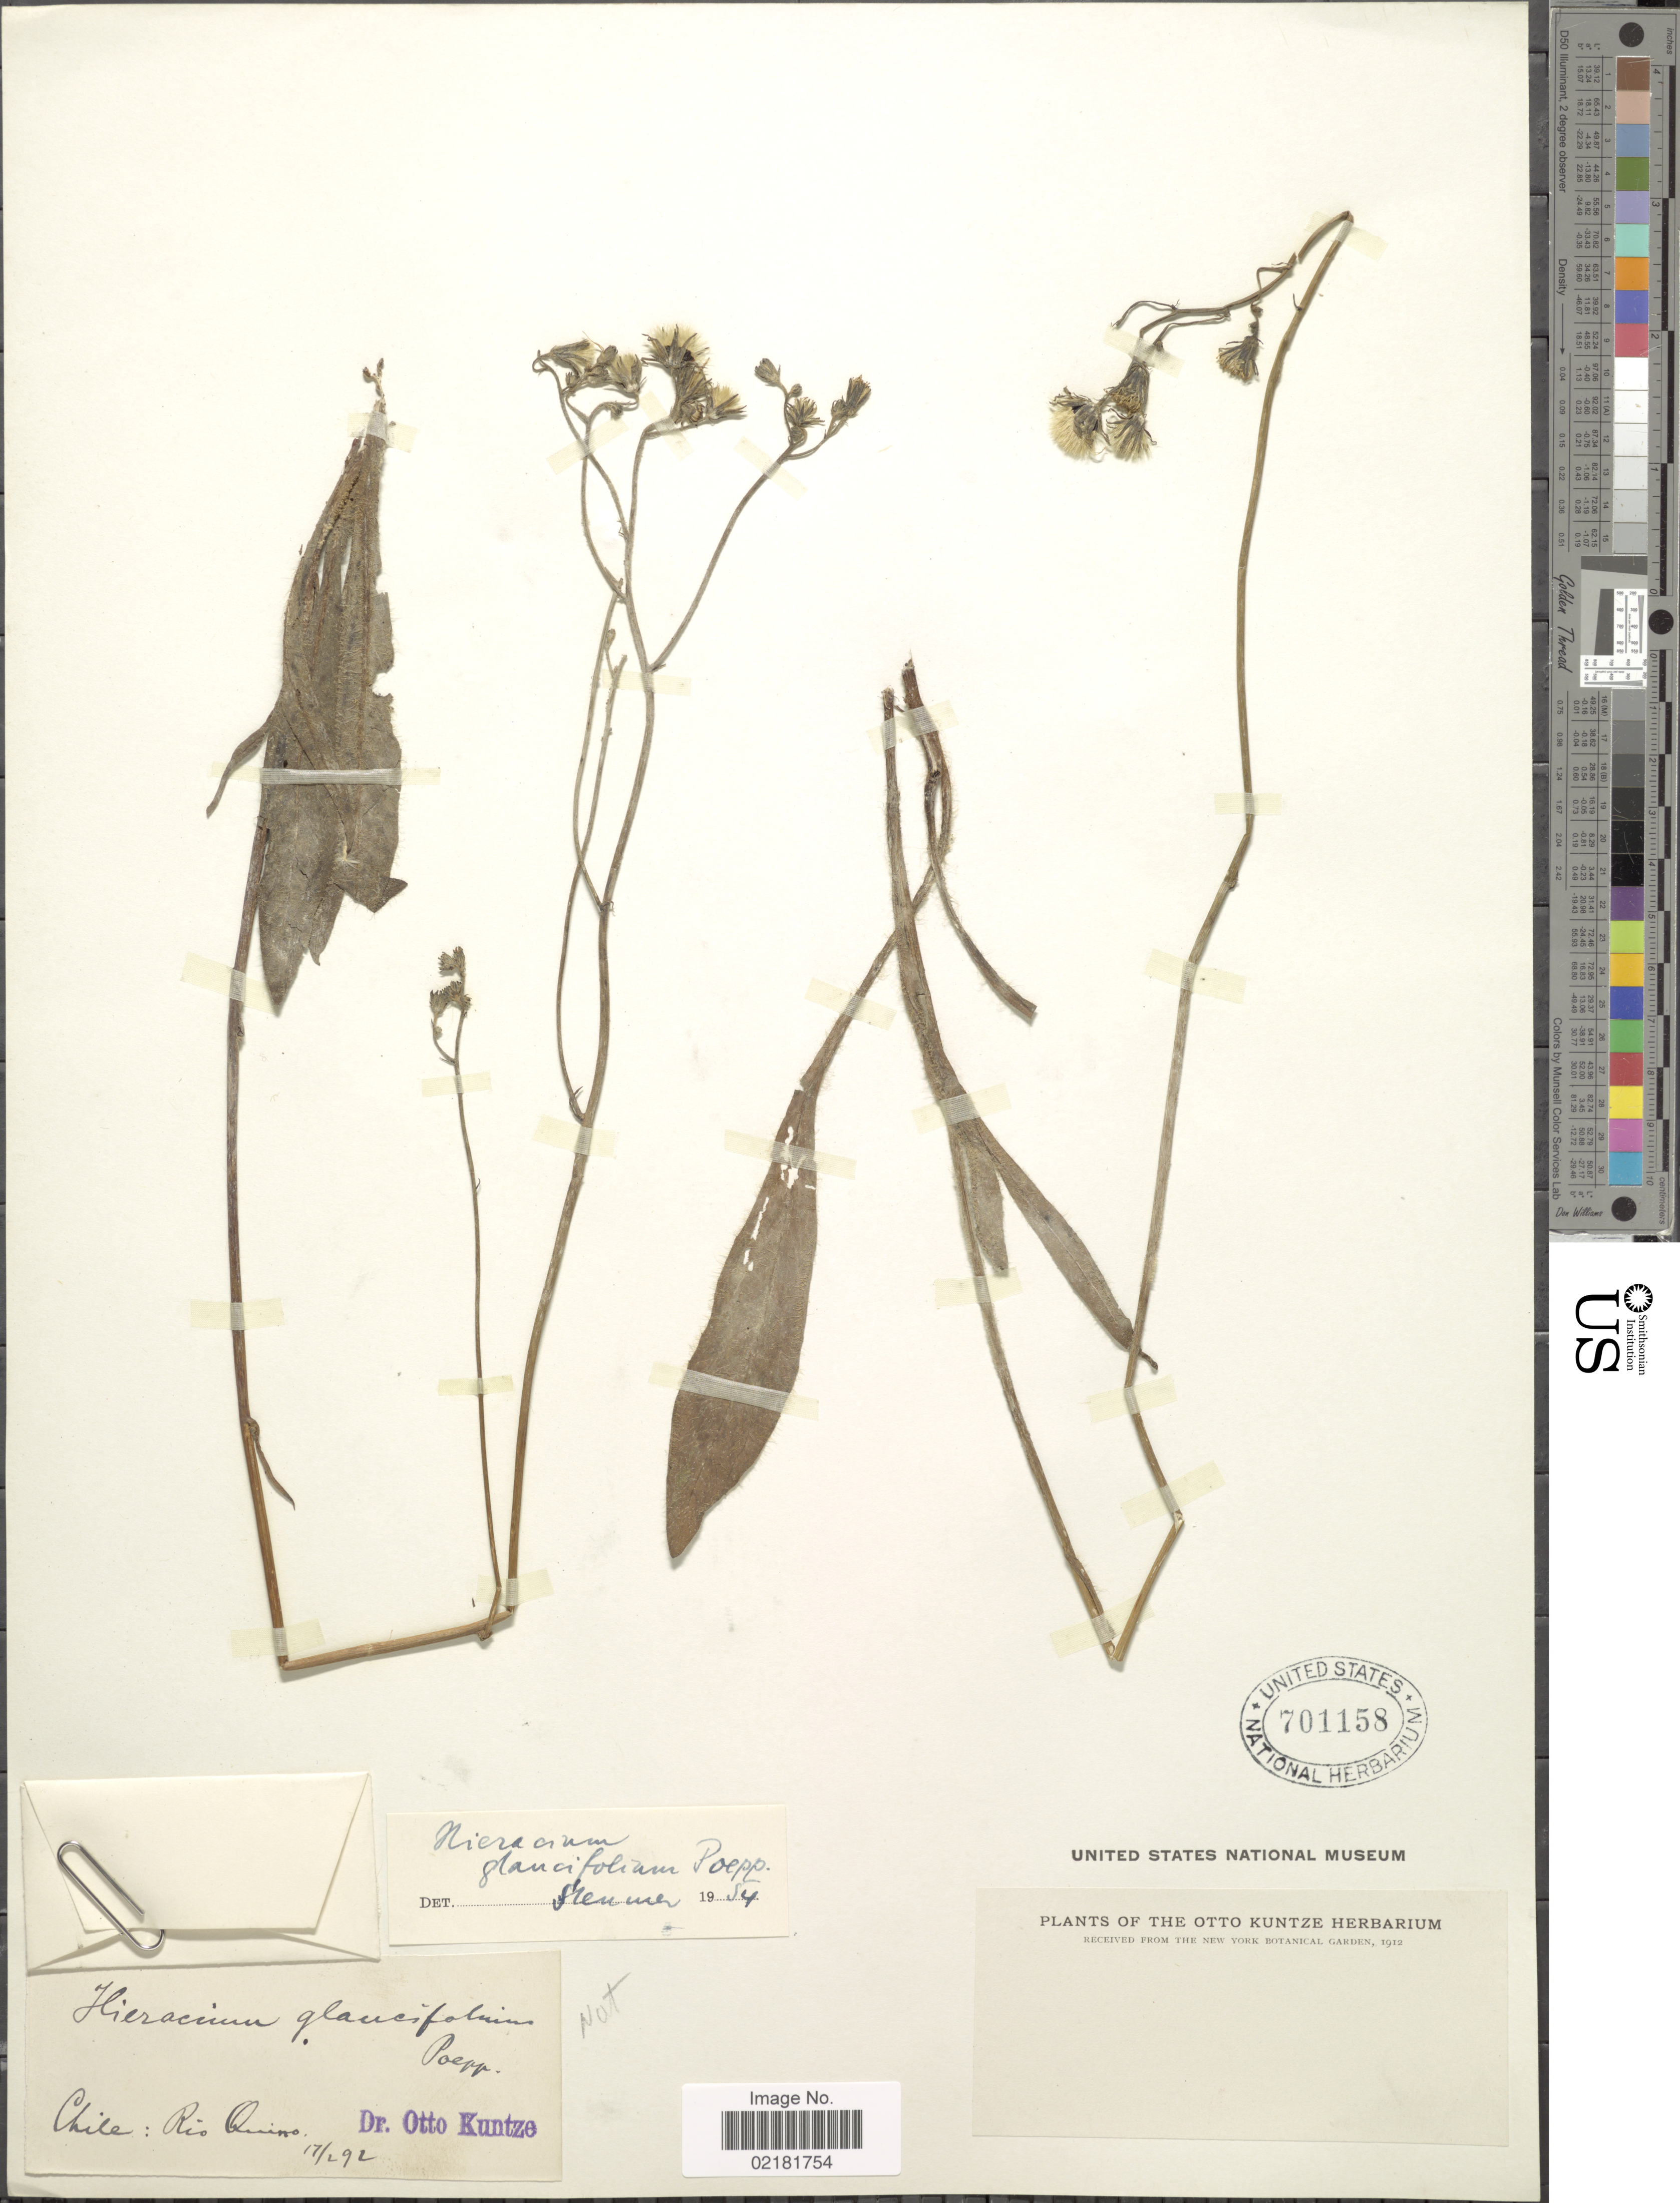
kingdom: Plantae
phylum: Tracheophyta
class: Magnoliopsida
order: Asterales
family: Asteraceae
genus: Hieracium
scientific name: Hieracium glaucifolium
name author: Poepp. ex Froel.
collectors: C.E.O. Kuntze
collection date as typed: Transcribed d/m/y: 17/2/92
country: Chile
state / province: Araucanía (IX)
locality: Rio Quino.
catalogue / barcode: US 701158